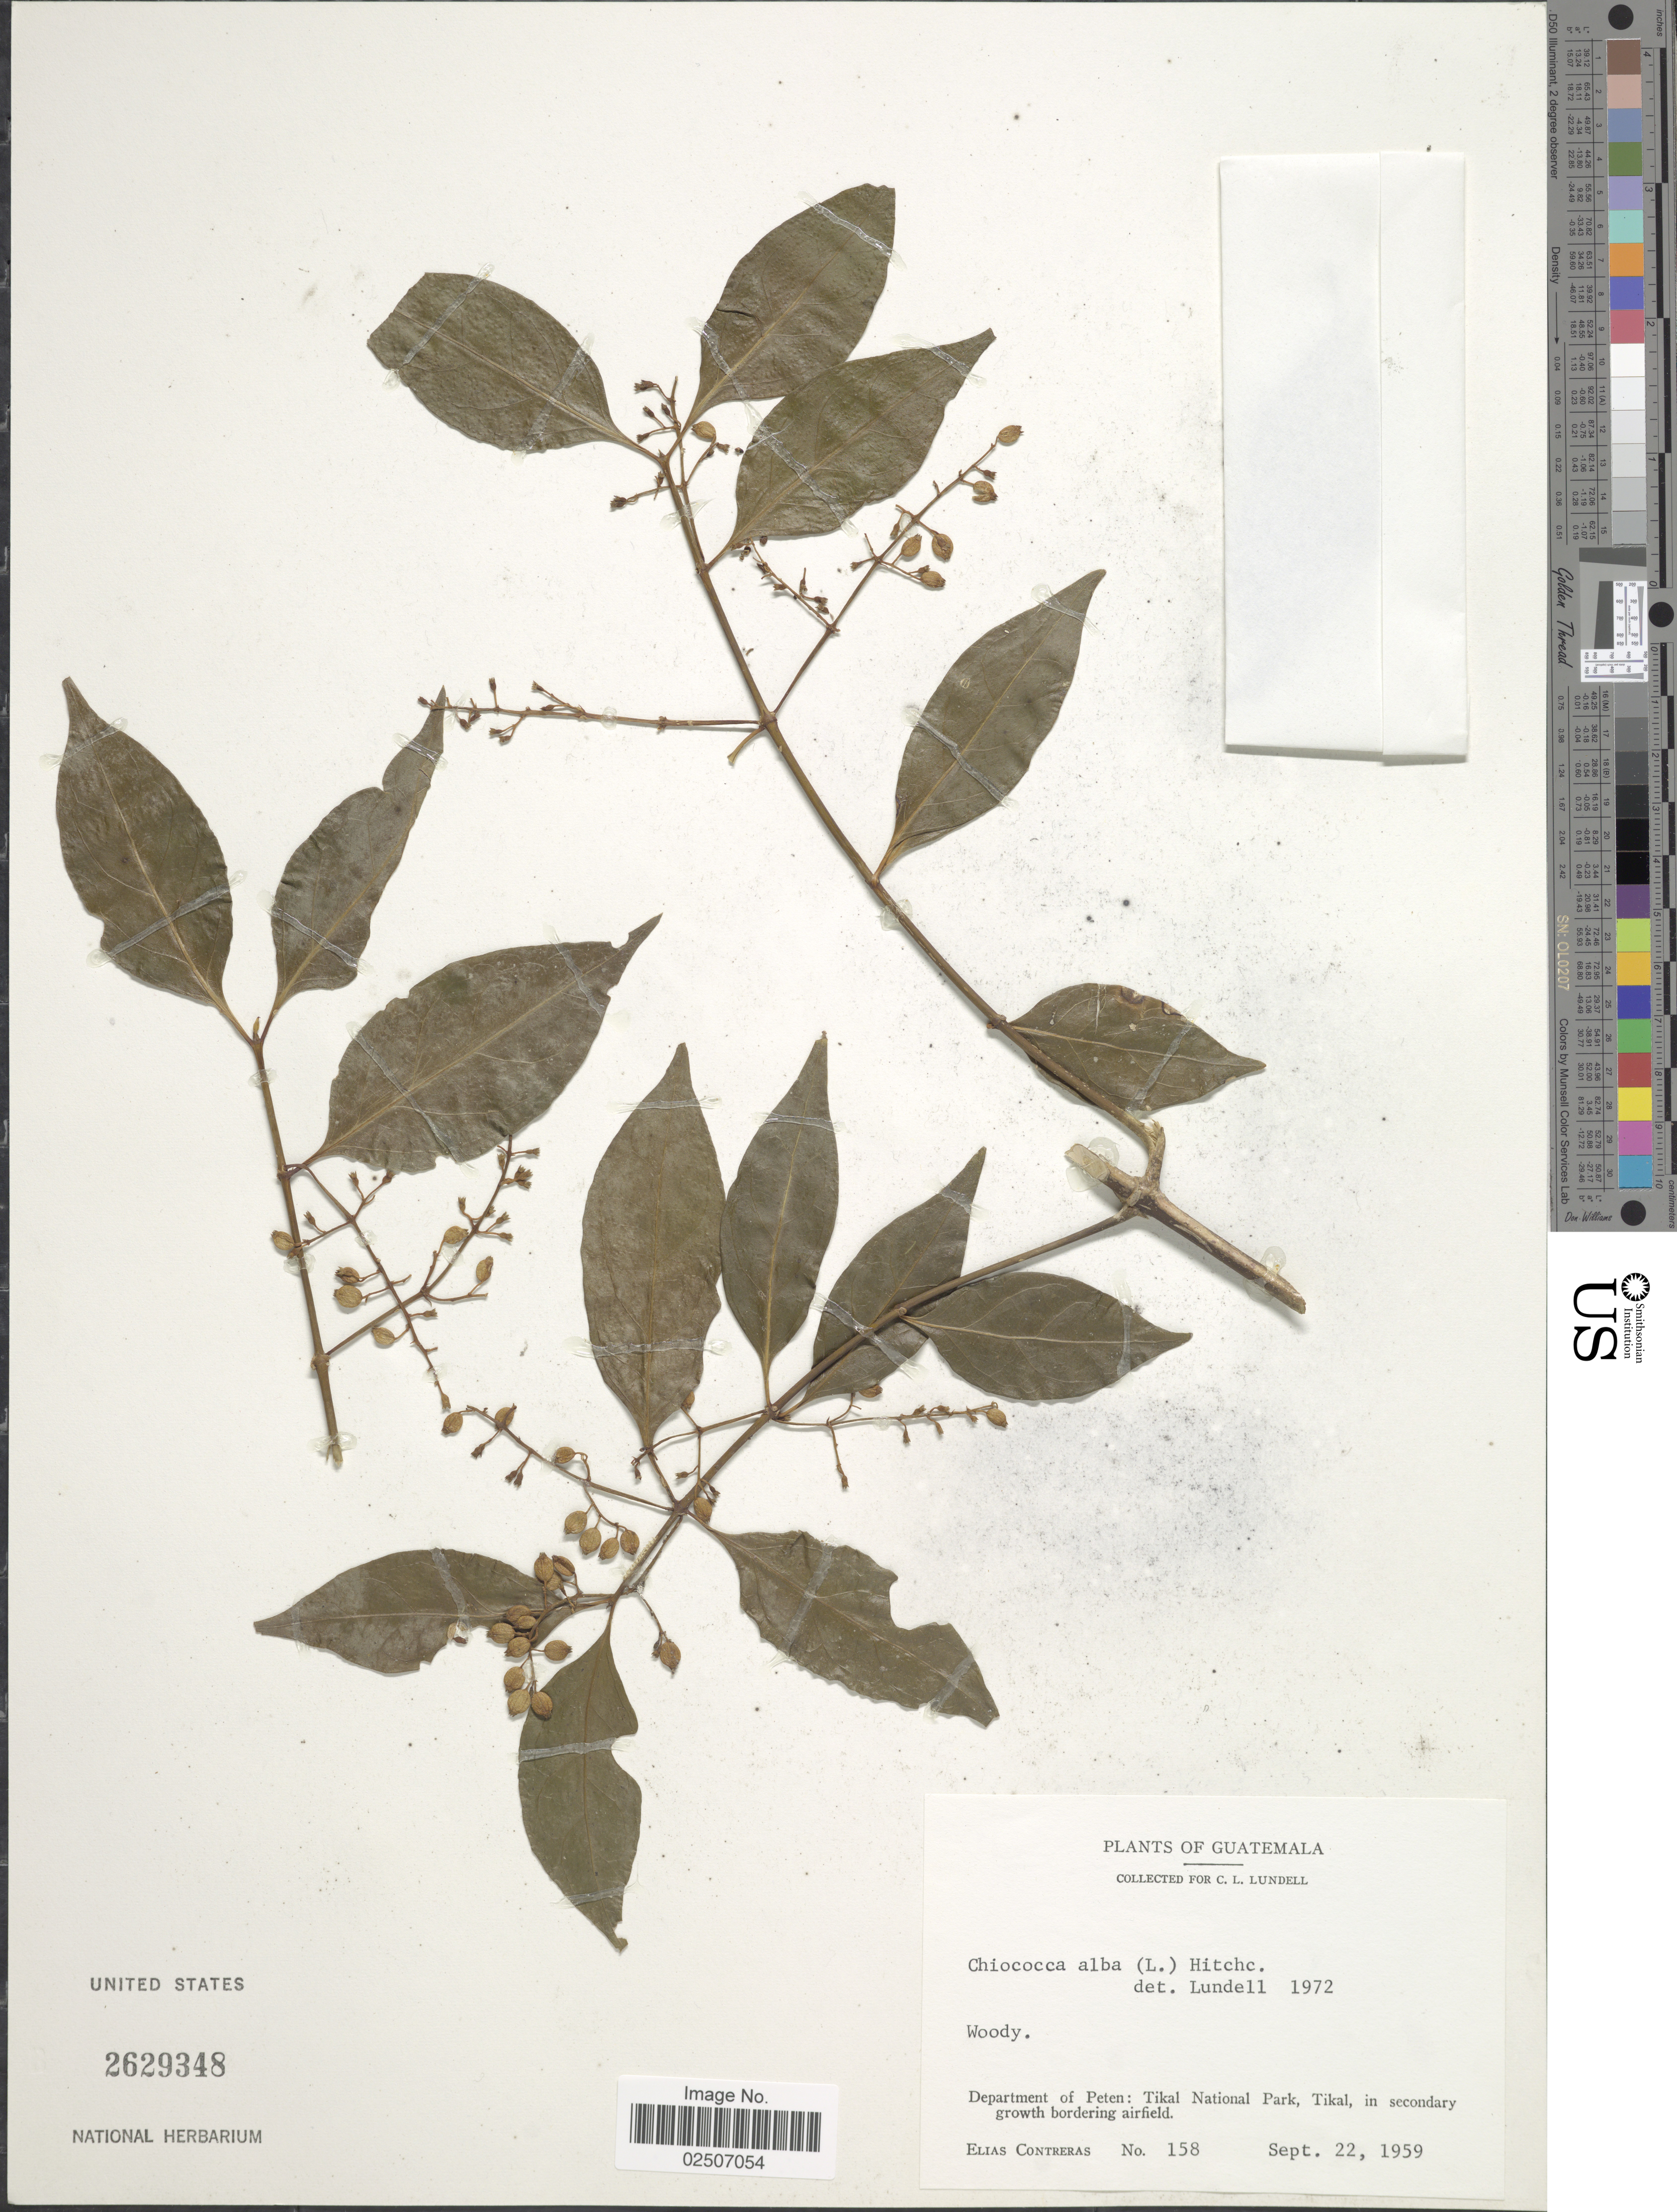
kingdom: Plantae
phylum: Tracheophyta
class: Magnoliopsida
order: Gentianales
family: Rubiaceae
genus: Chiococca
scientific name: Chiococca alba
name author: (L.) Hitchc.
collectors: E. Contreras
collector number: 158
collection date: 1959-09-22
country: Guatemala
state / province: El Petén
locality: Department of Peten: Tikal National Park, Tikal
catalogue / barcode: US 2629348